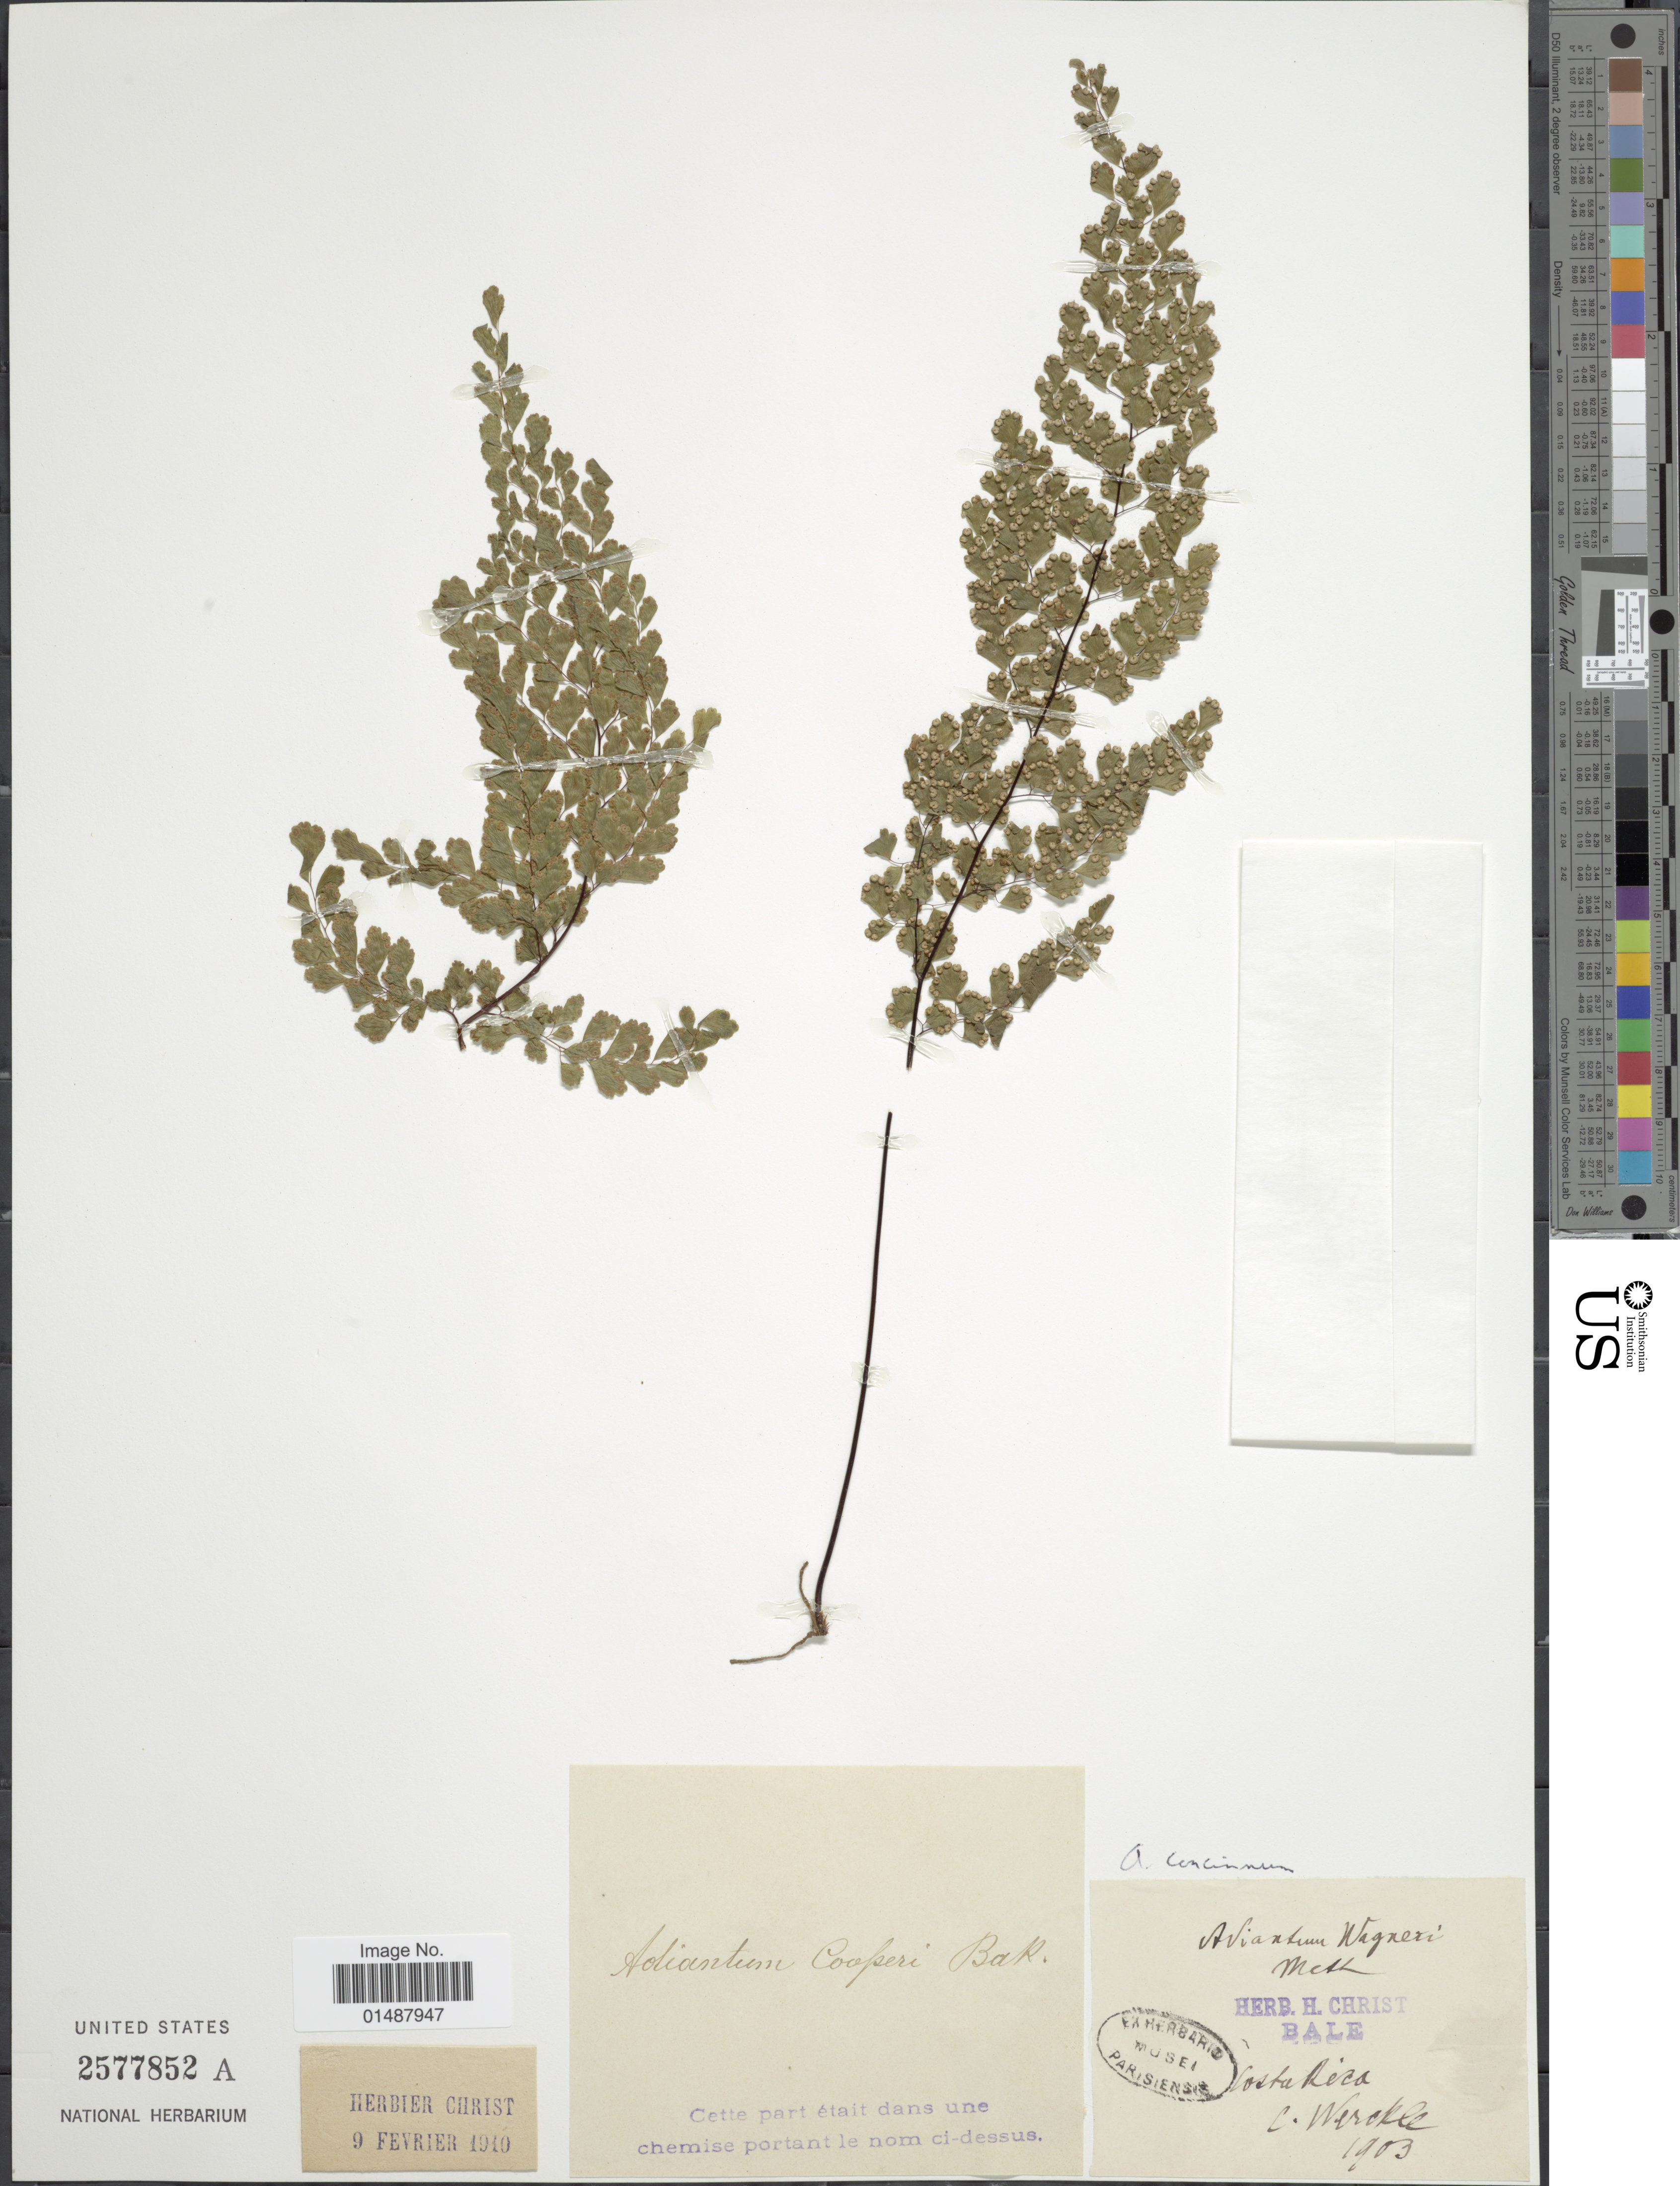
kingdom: Plantae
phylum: Tracheophyta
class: Polypodiopsida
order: Polypodiales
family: Pteridaceae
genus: Adiantum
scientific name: Adiantum concinnum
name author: Humb. & Bonpl. ex Willd.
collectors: C. Wercklé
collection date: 1903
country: Costa Rica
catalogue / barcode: US 2577852A